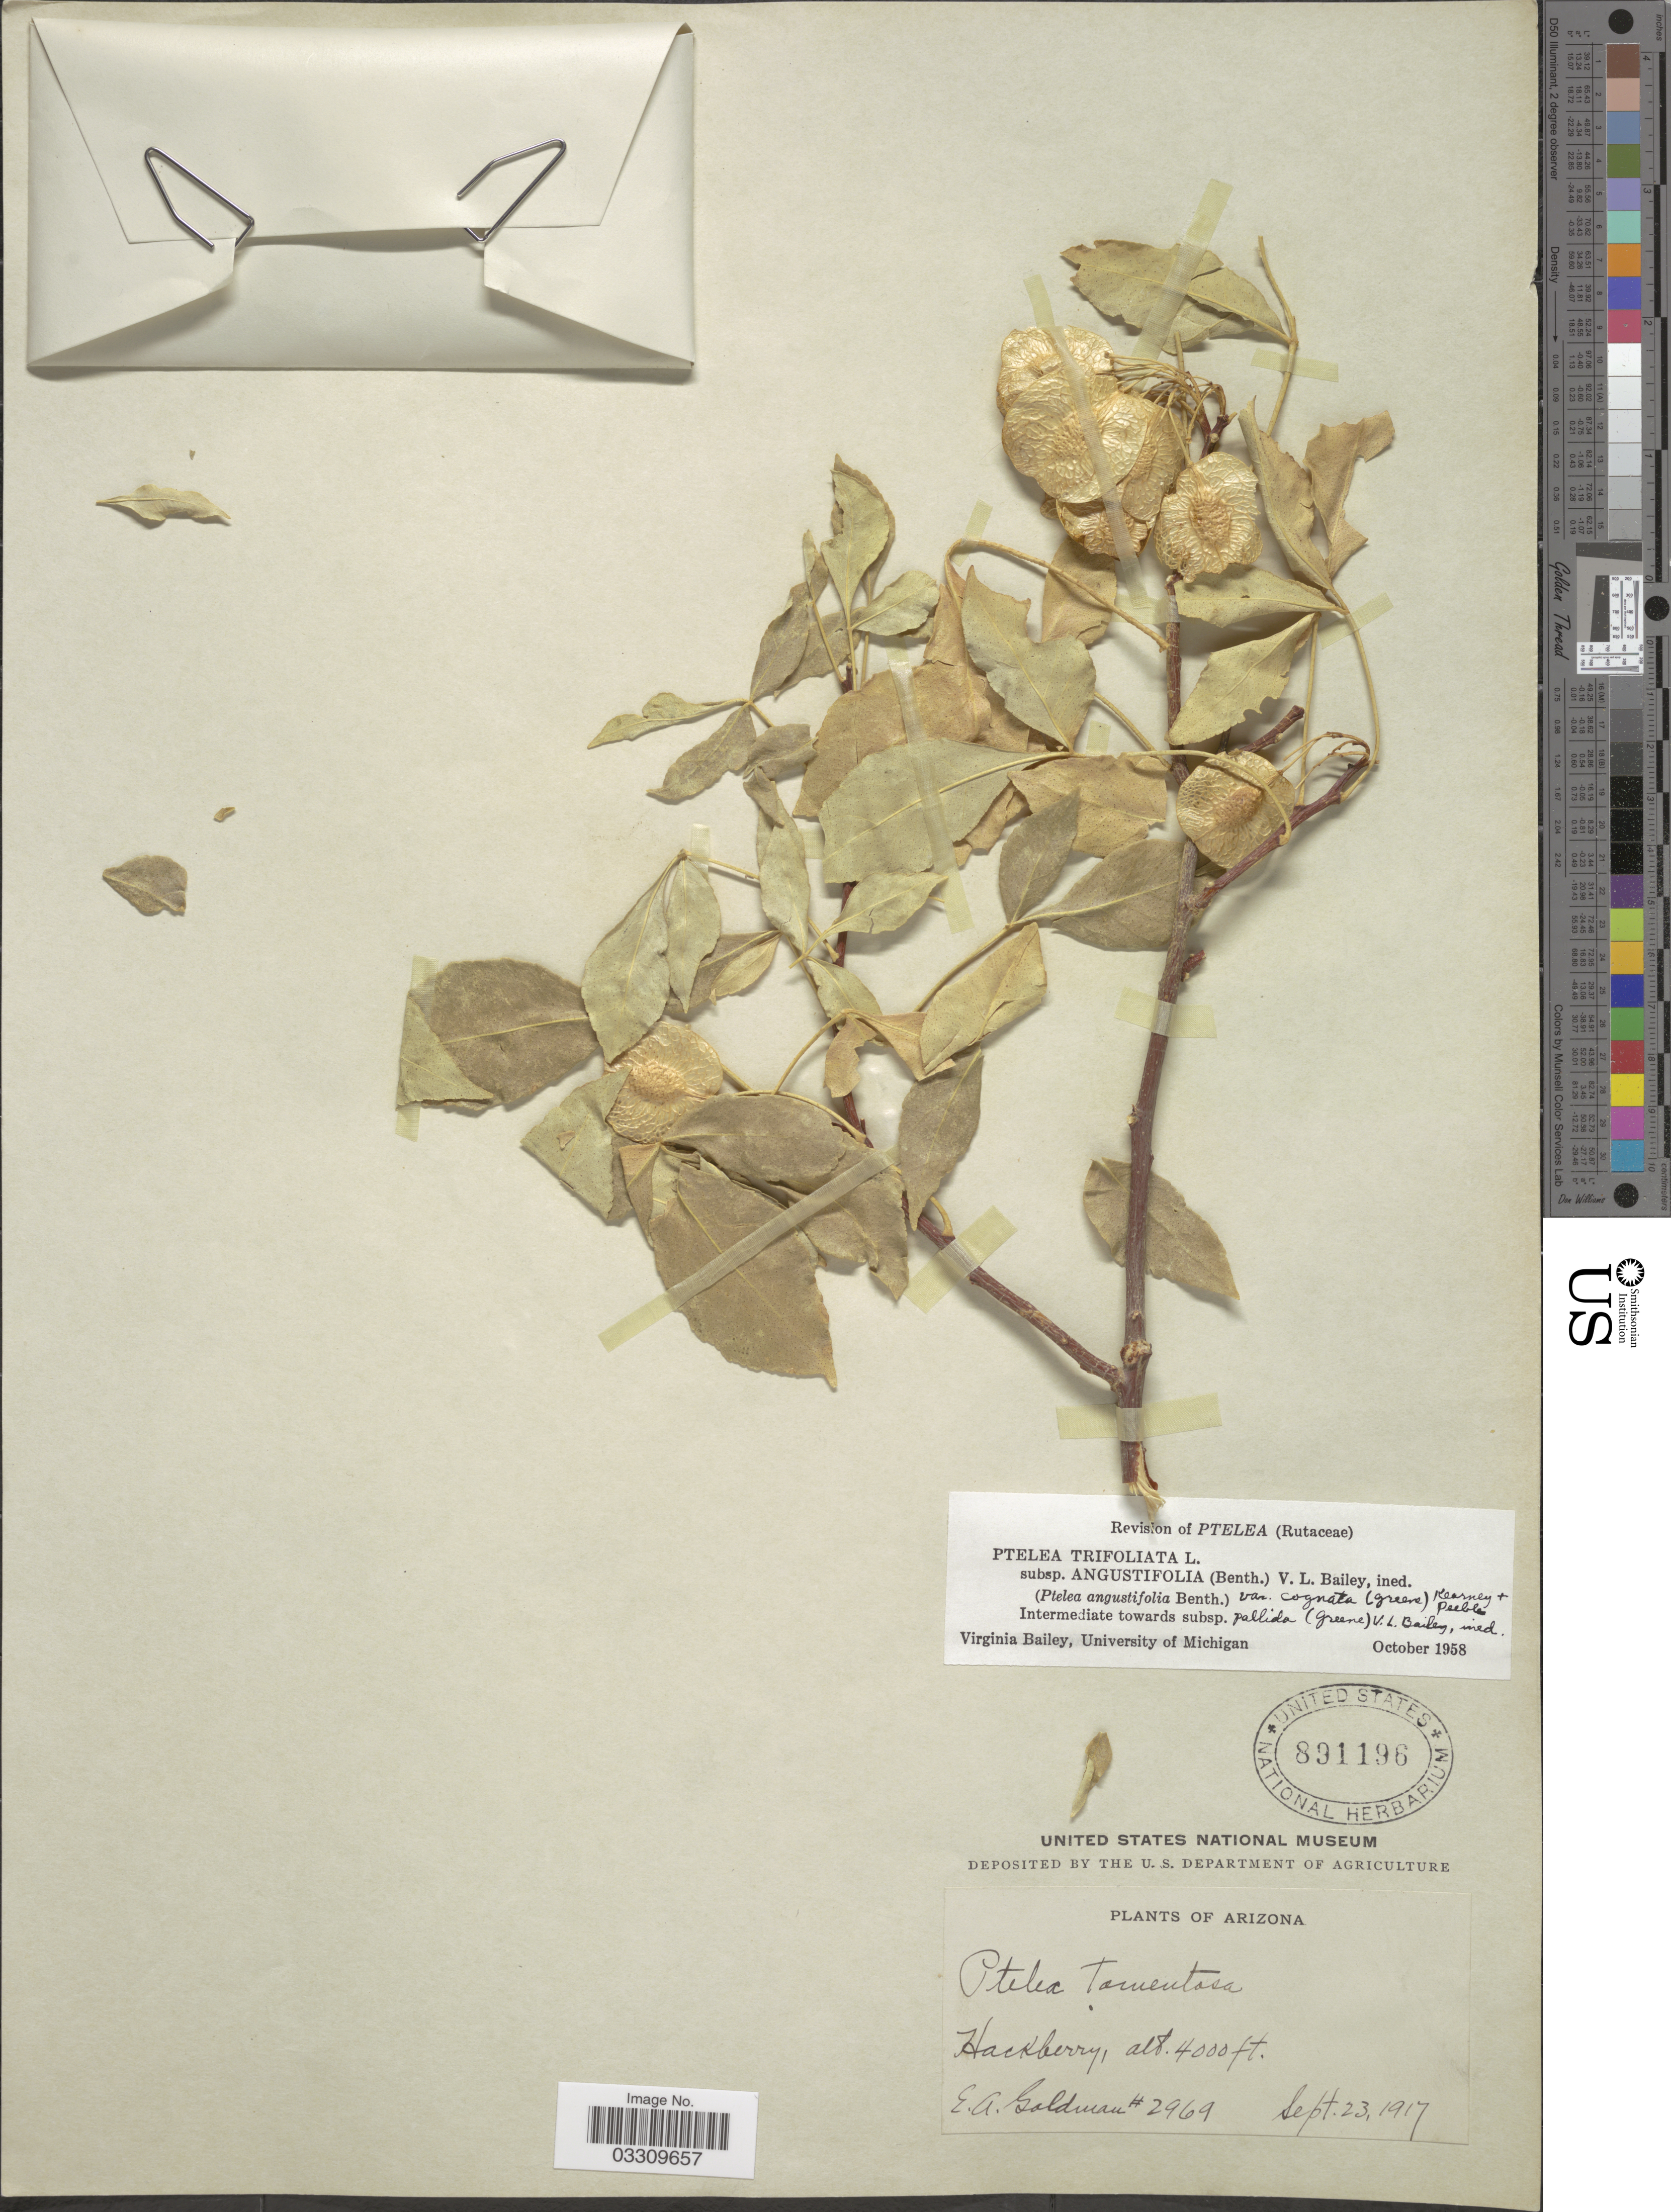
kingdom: Plantae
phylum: Tracheophyta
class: Magnoliopsida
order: Sapindales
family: Rutaceae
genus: Ptelea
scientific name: Ptelea trifoliata subsp. angustifolia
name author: (Benth.) V. L. Bailey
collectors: E. A. Goldman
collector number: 2969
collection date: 1917-09-23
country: United States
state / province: Arizona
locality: Hackberry.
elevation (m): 1219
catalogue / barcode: US 891196